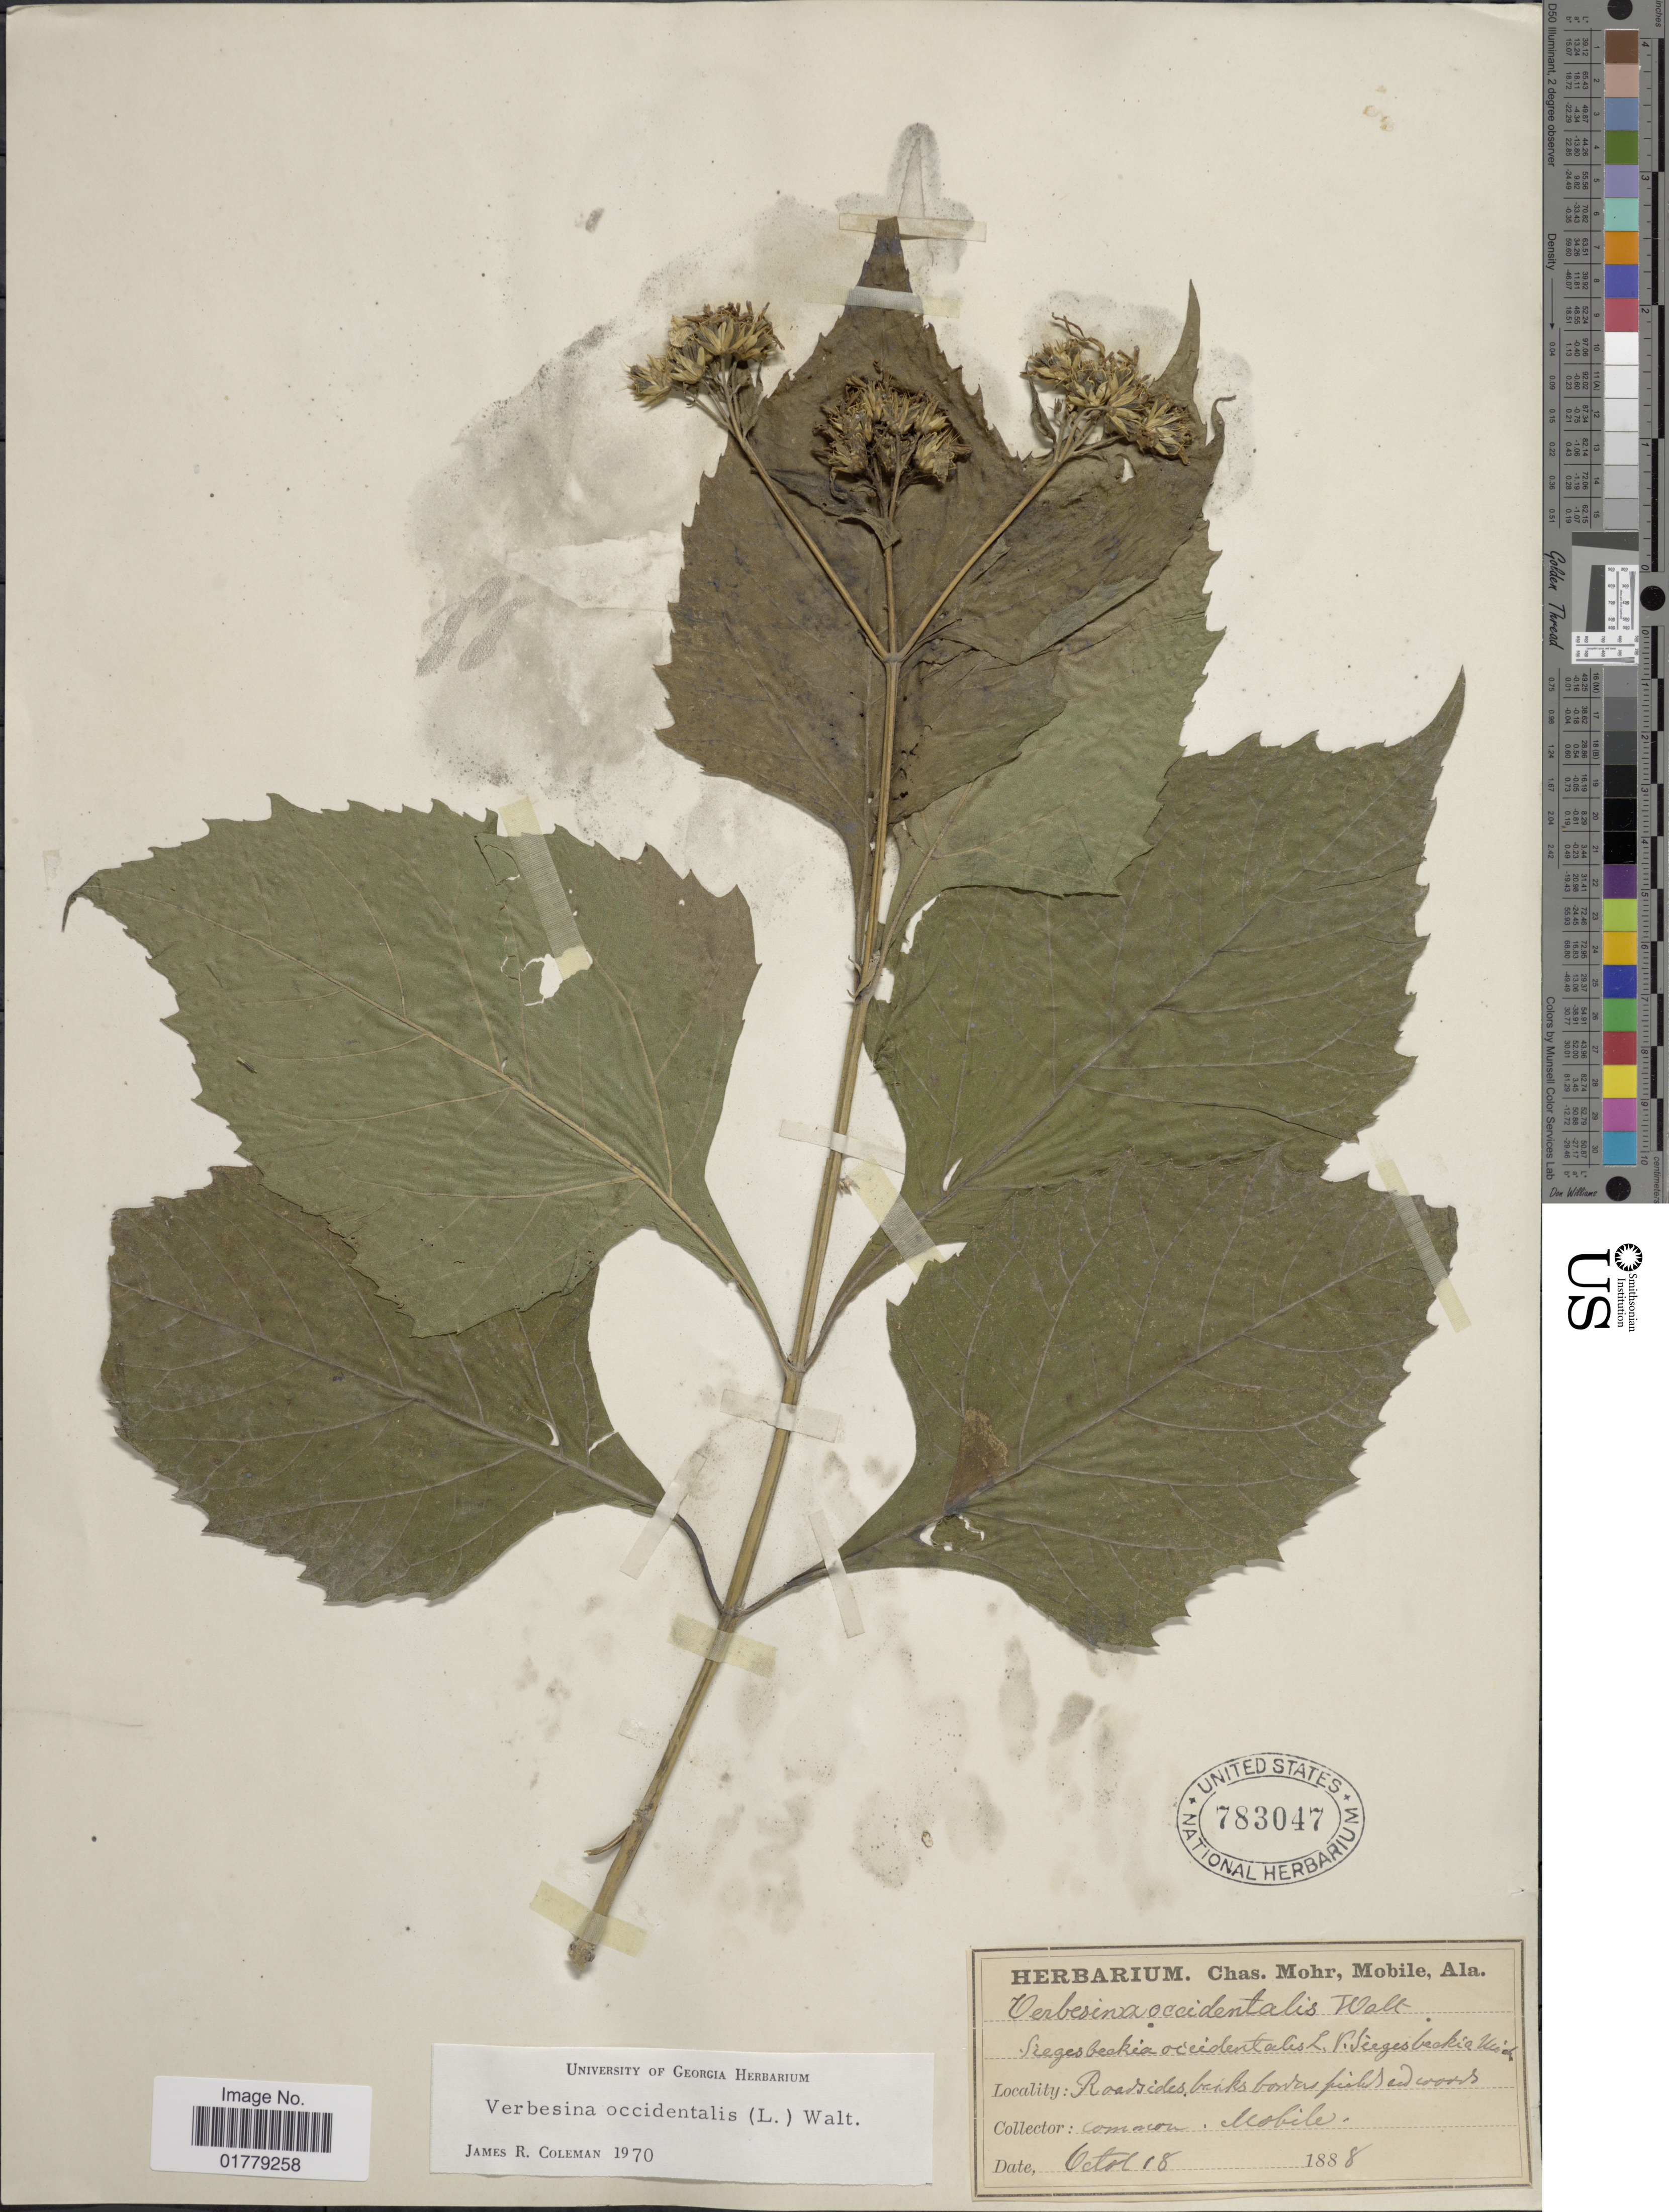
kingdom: Plantae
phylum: Tracheophyta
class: Magnoliopsida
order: Asterales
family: Asteraceae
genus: Verbesina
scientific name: Verbesina occidentalis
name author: (L.) Walter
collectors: ex herb. Charles Mohr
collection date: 1888-10-18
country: United States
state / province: Alabama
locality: Roadsides banks borders fields ad woods, common, Mobile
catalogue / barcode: US 783047